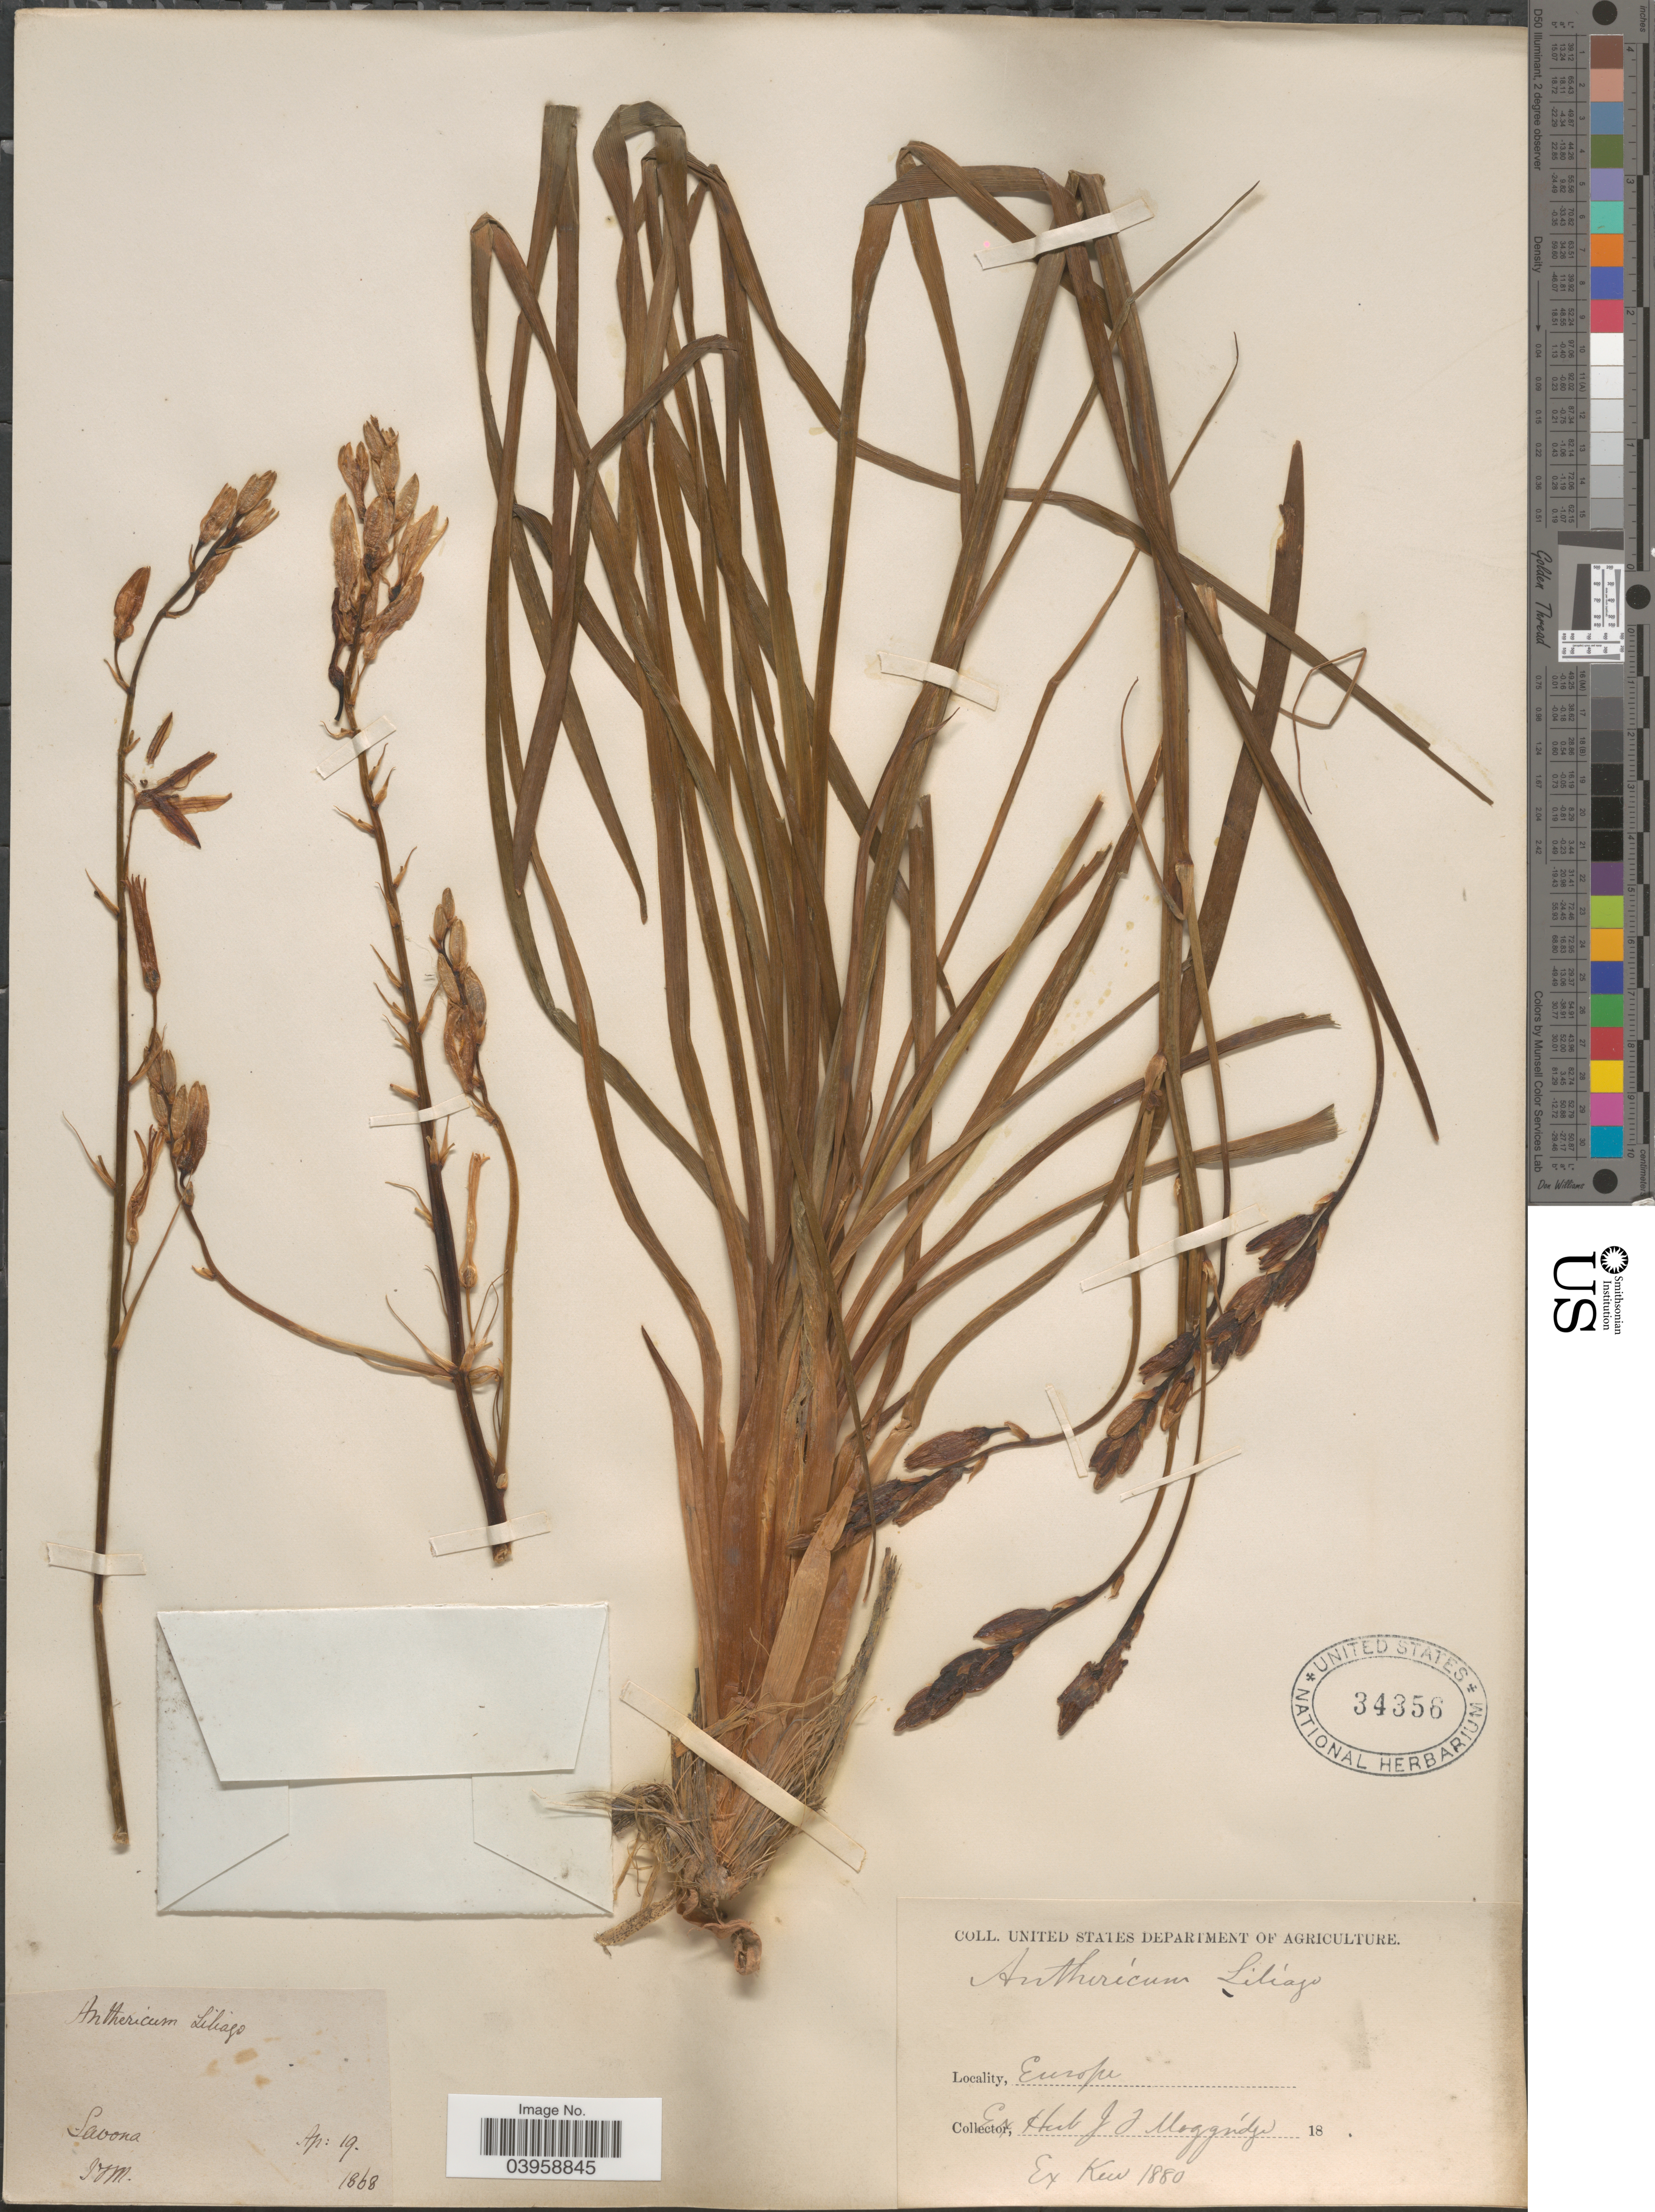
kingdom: Plantae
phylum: Tracheophyta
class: Liliopsida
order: Asparagales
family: Asparagaceae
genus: Anthericum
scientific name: Anthericum liliago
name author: L.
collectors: J. T. Moggridge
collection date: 1868-04-19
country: Italy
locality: Europe. Savona.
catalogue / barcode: US 34356